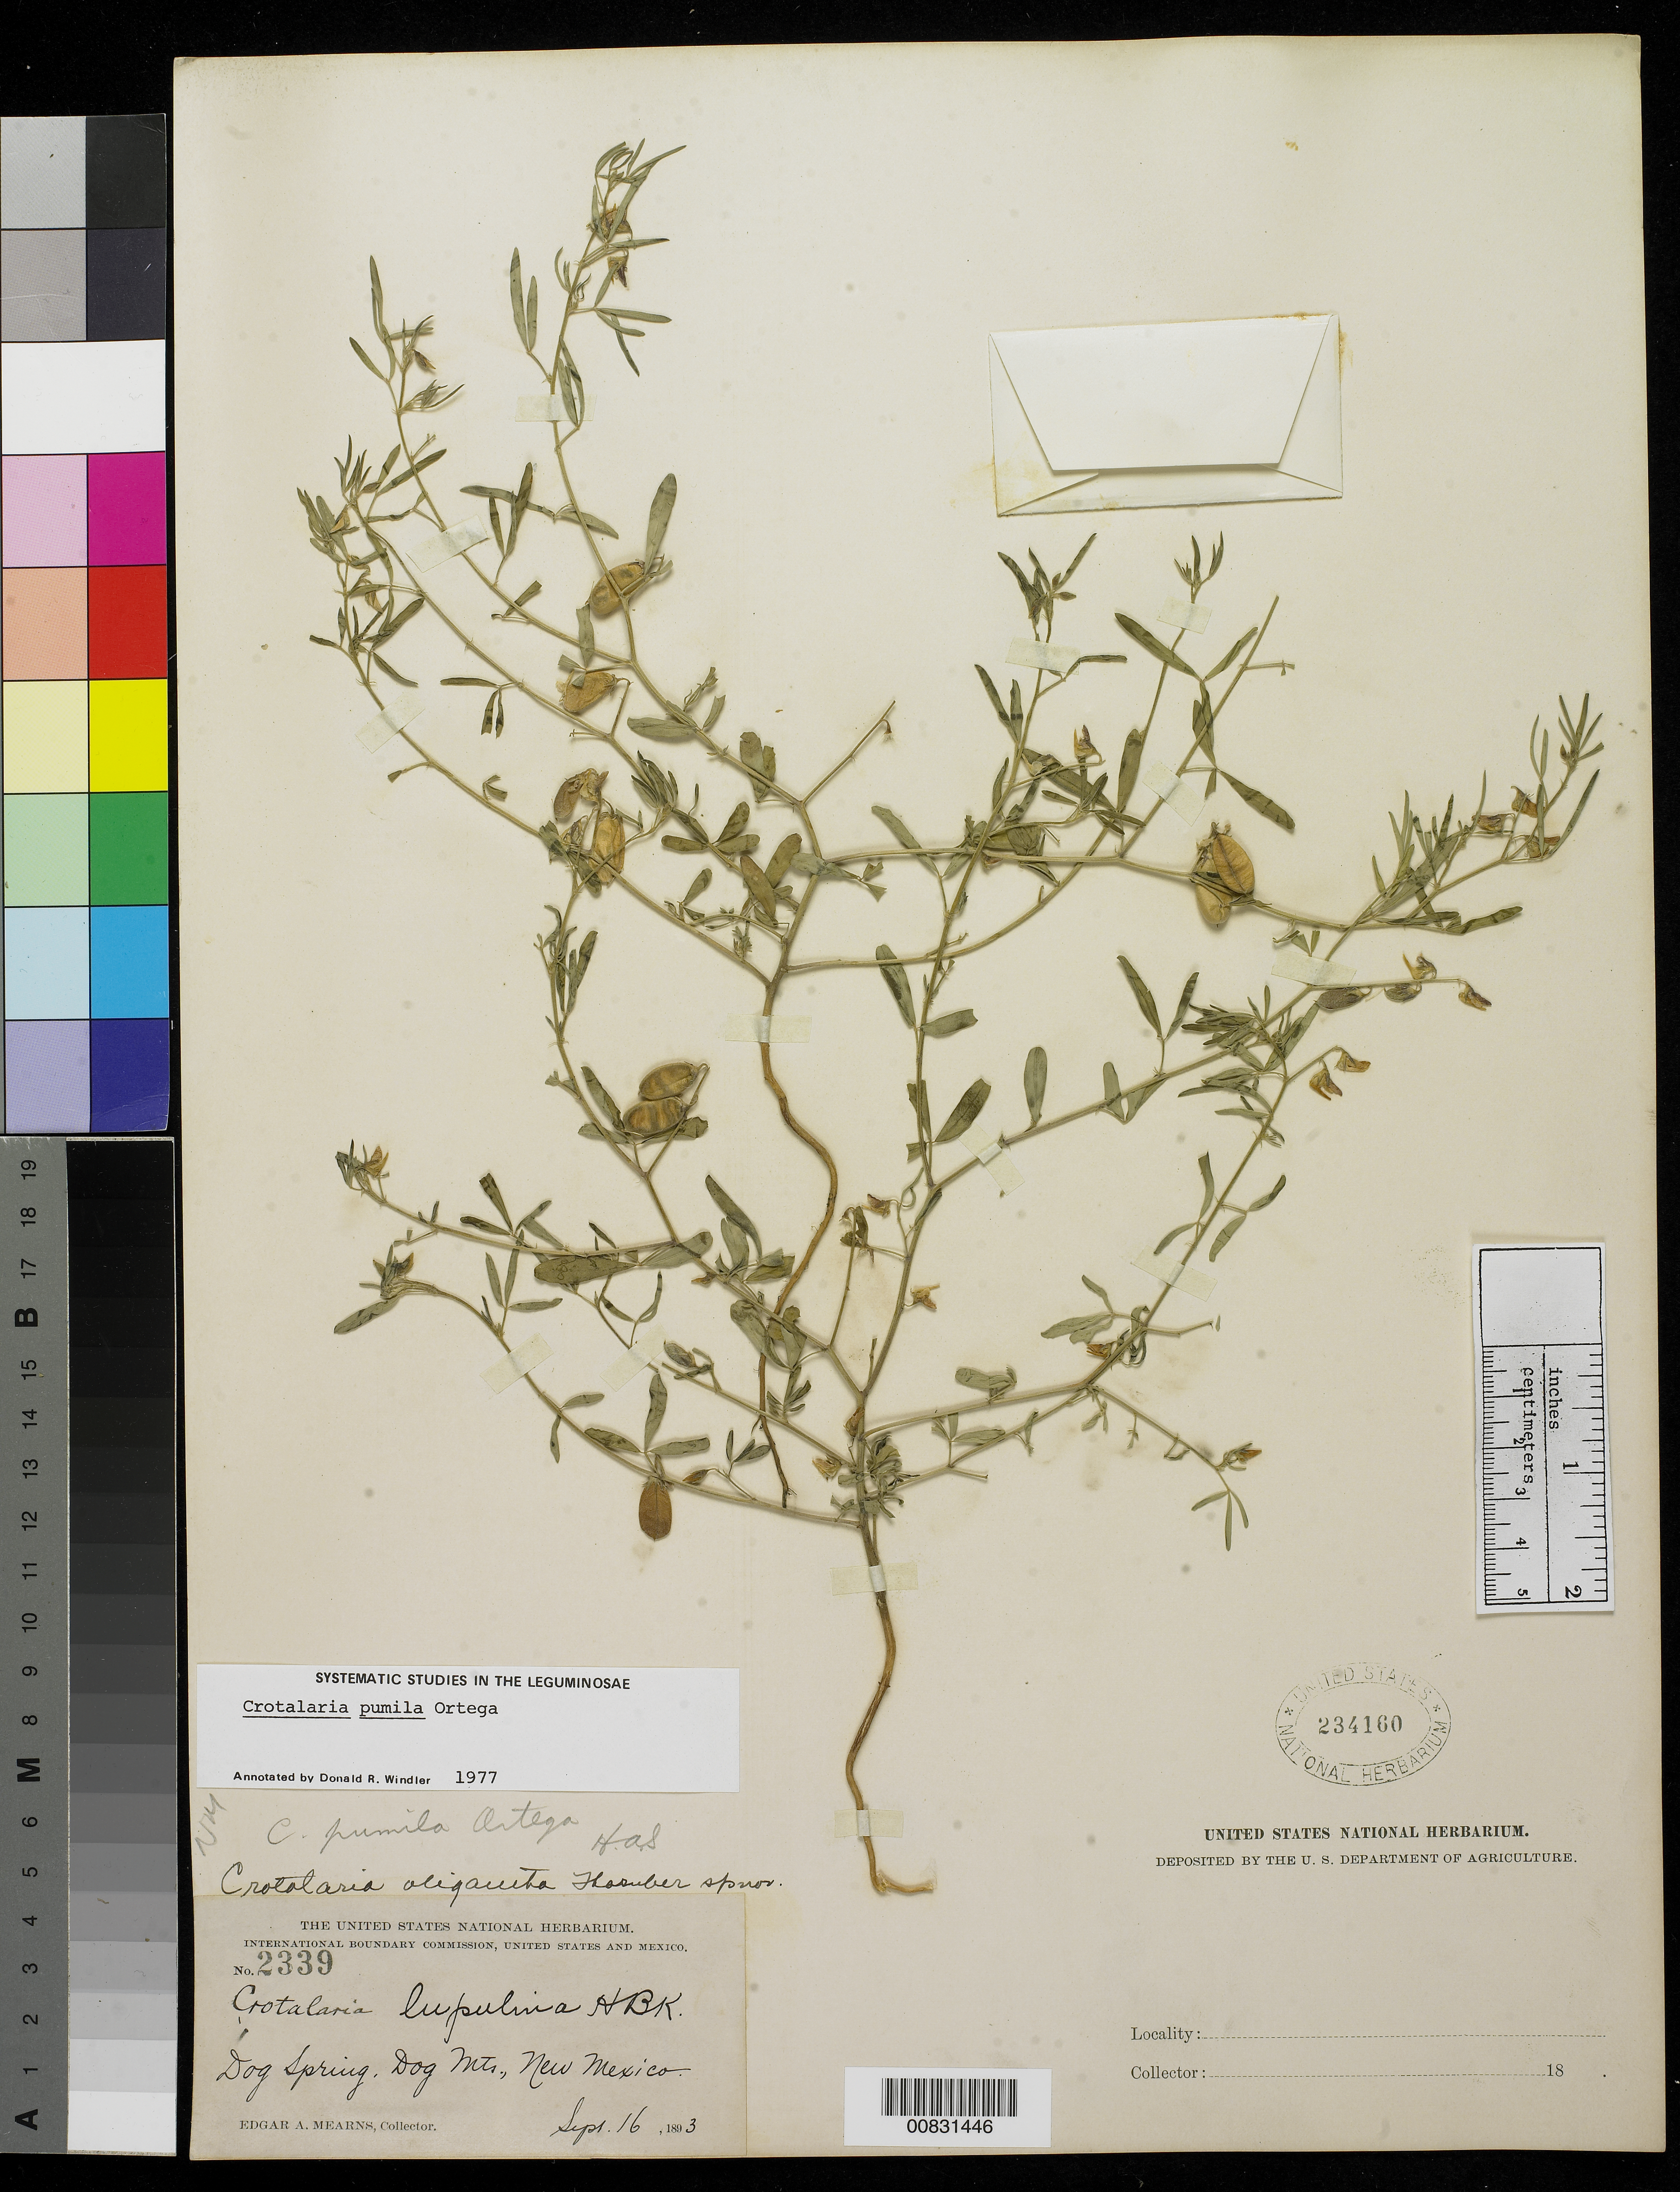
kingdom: Plantae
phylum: Tracheophyta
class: Magnoliopsida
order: Fabales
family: Fabaceae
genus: Crotalaria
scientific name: Crotalaria pumila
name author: Ortega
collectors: E. A. Mearns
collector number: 2339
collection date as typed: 16 Sep 1893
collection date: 1893-09-16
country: United States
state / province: New Mexico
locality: Dog Spring, Dog Mts.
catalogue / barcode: US 234160